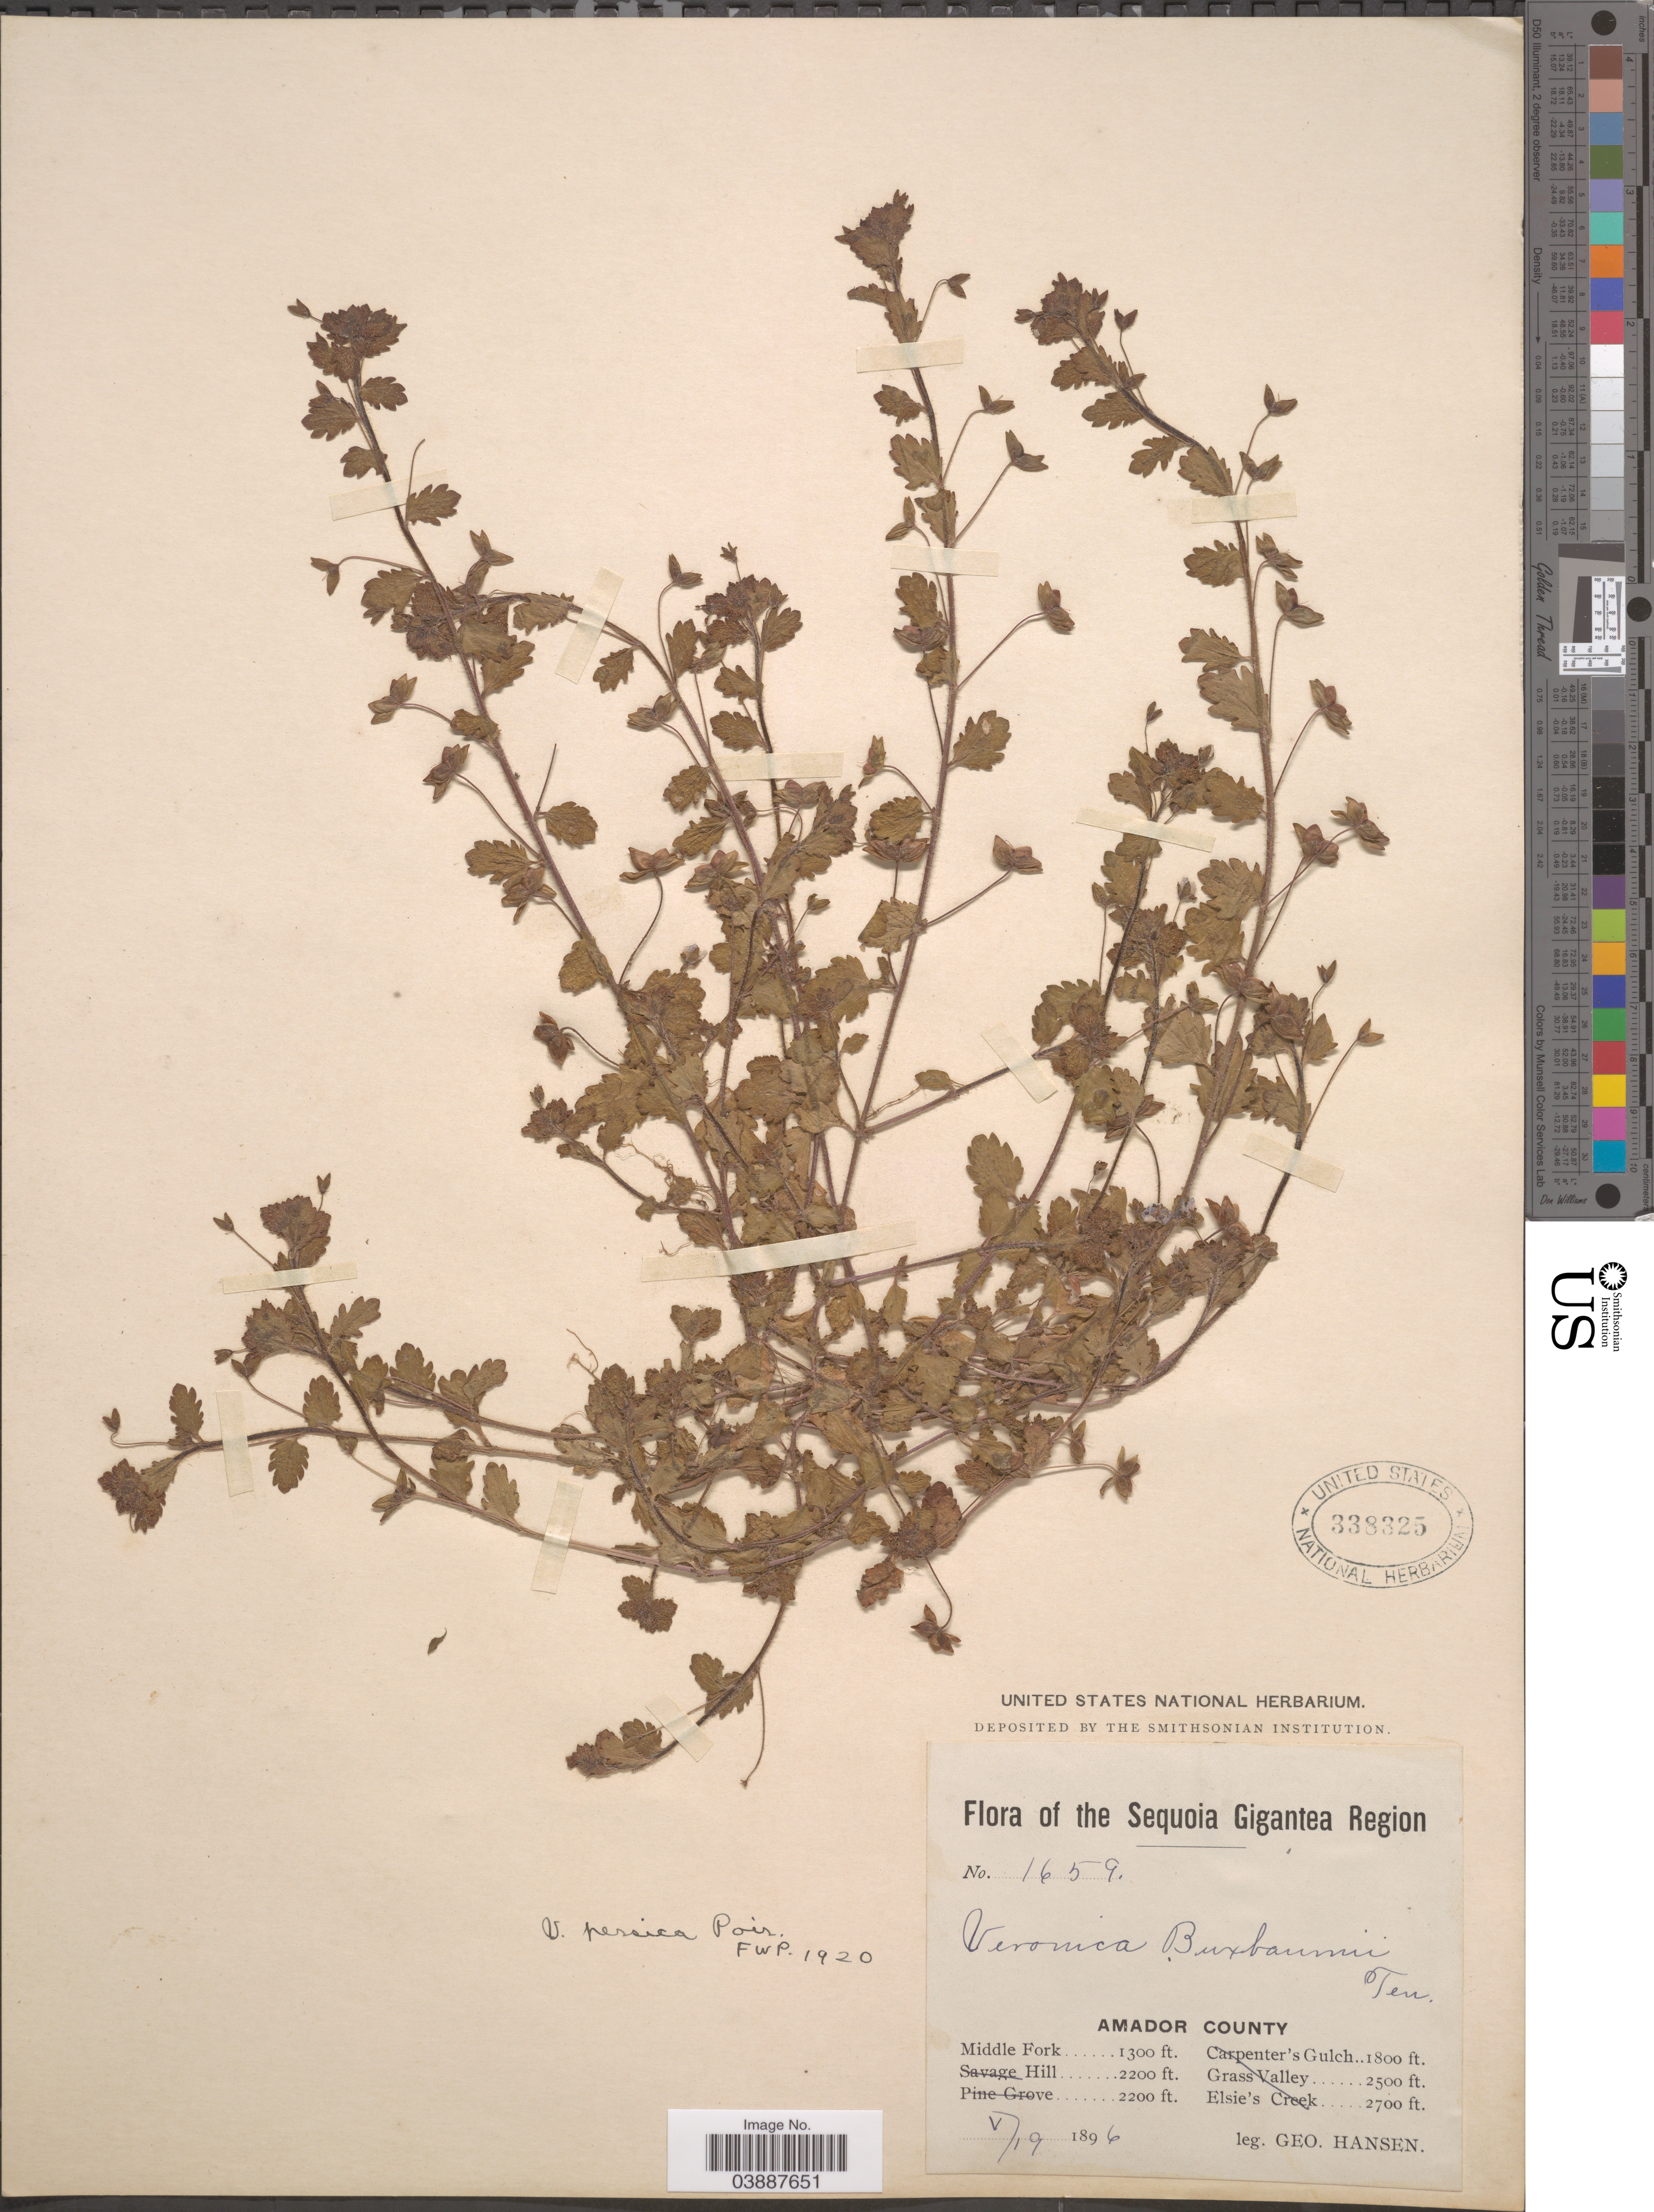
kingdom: Plantae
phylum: Tracheophyta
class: Magnoliopsida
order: Lamiales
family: Plantaginaceae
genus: Veronica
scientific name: Veronica persica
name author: Poir.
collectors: G. Hansen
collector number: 1659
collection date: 1896-05-19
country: United States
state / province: California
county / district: Amador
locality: The Sequoia Gigantea Region. Amador County. Middle Fork.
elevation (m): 396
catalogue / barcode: US 338325